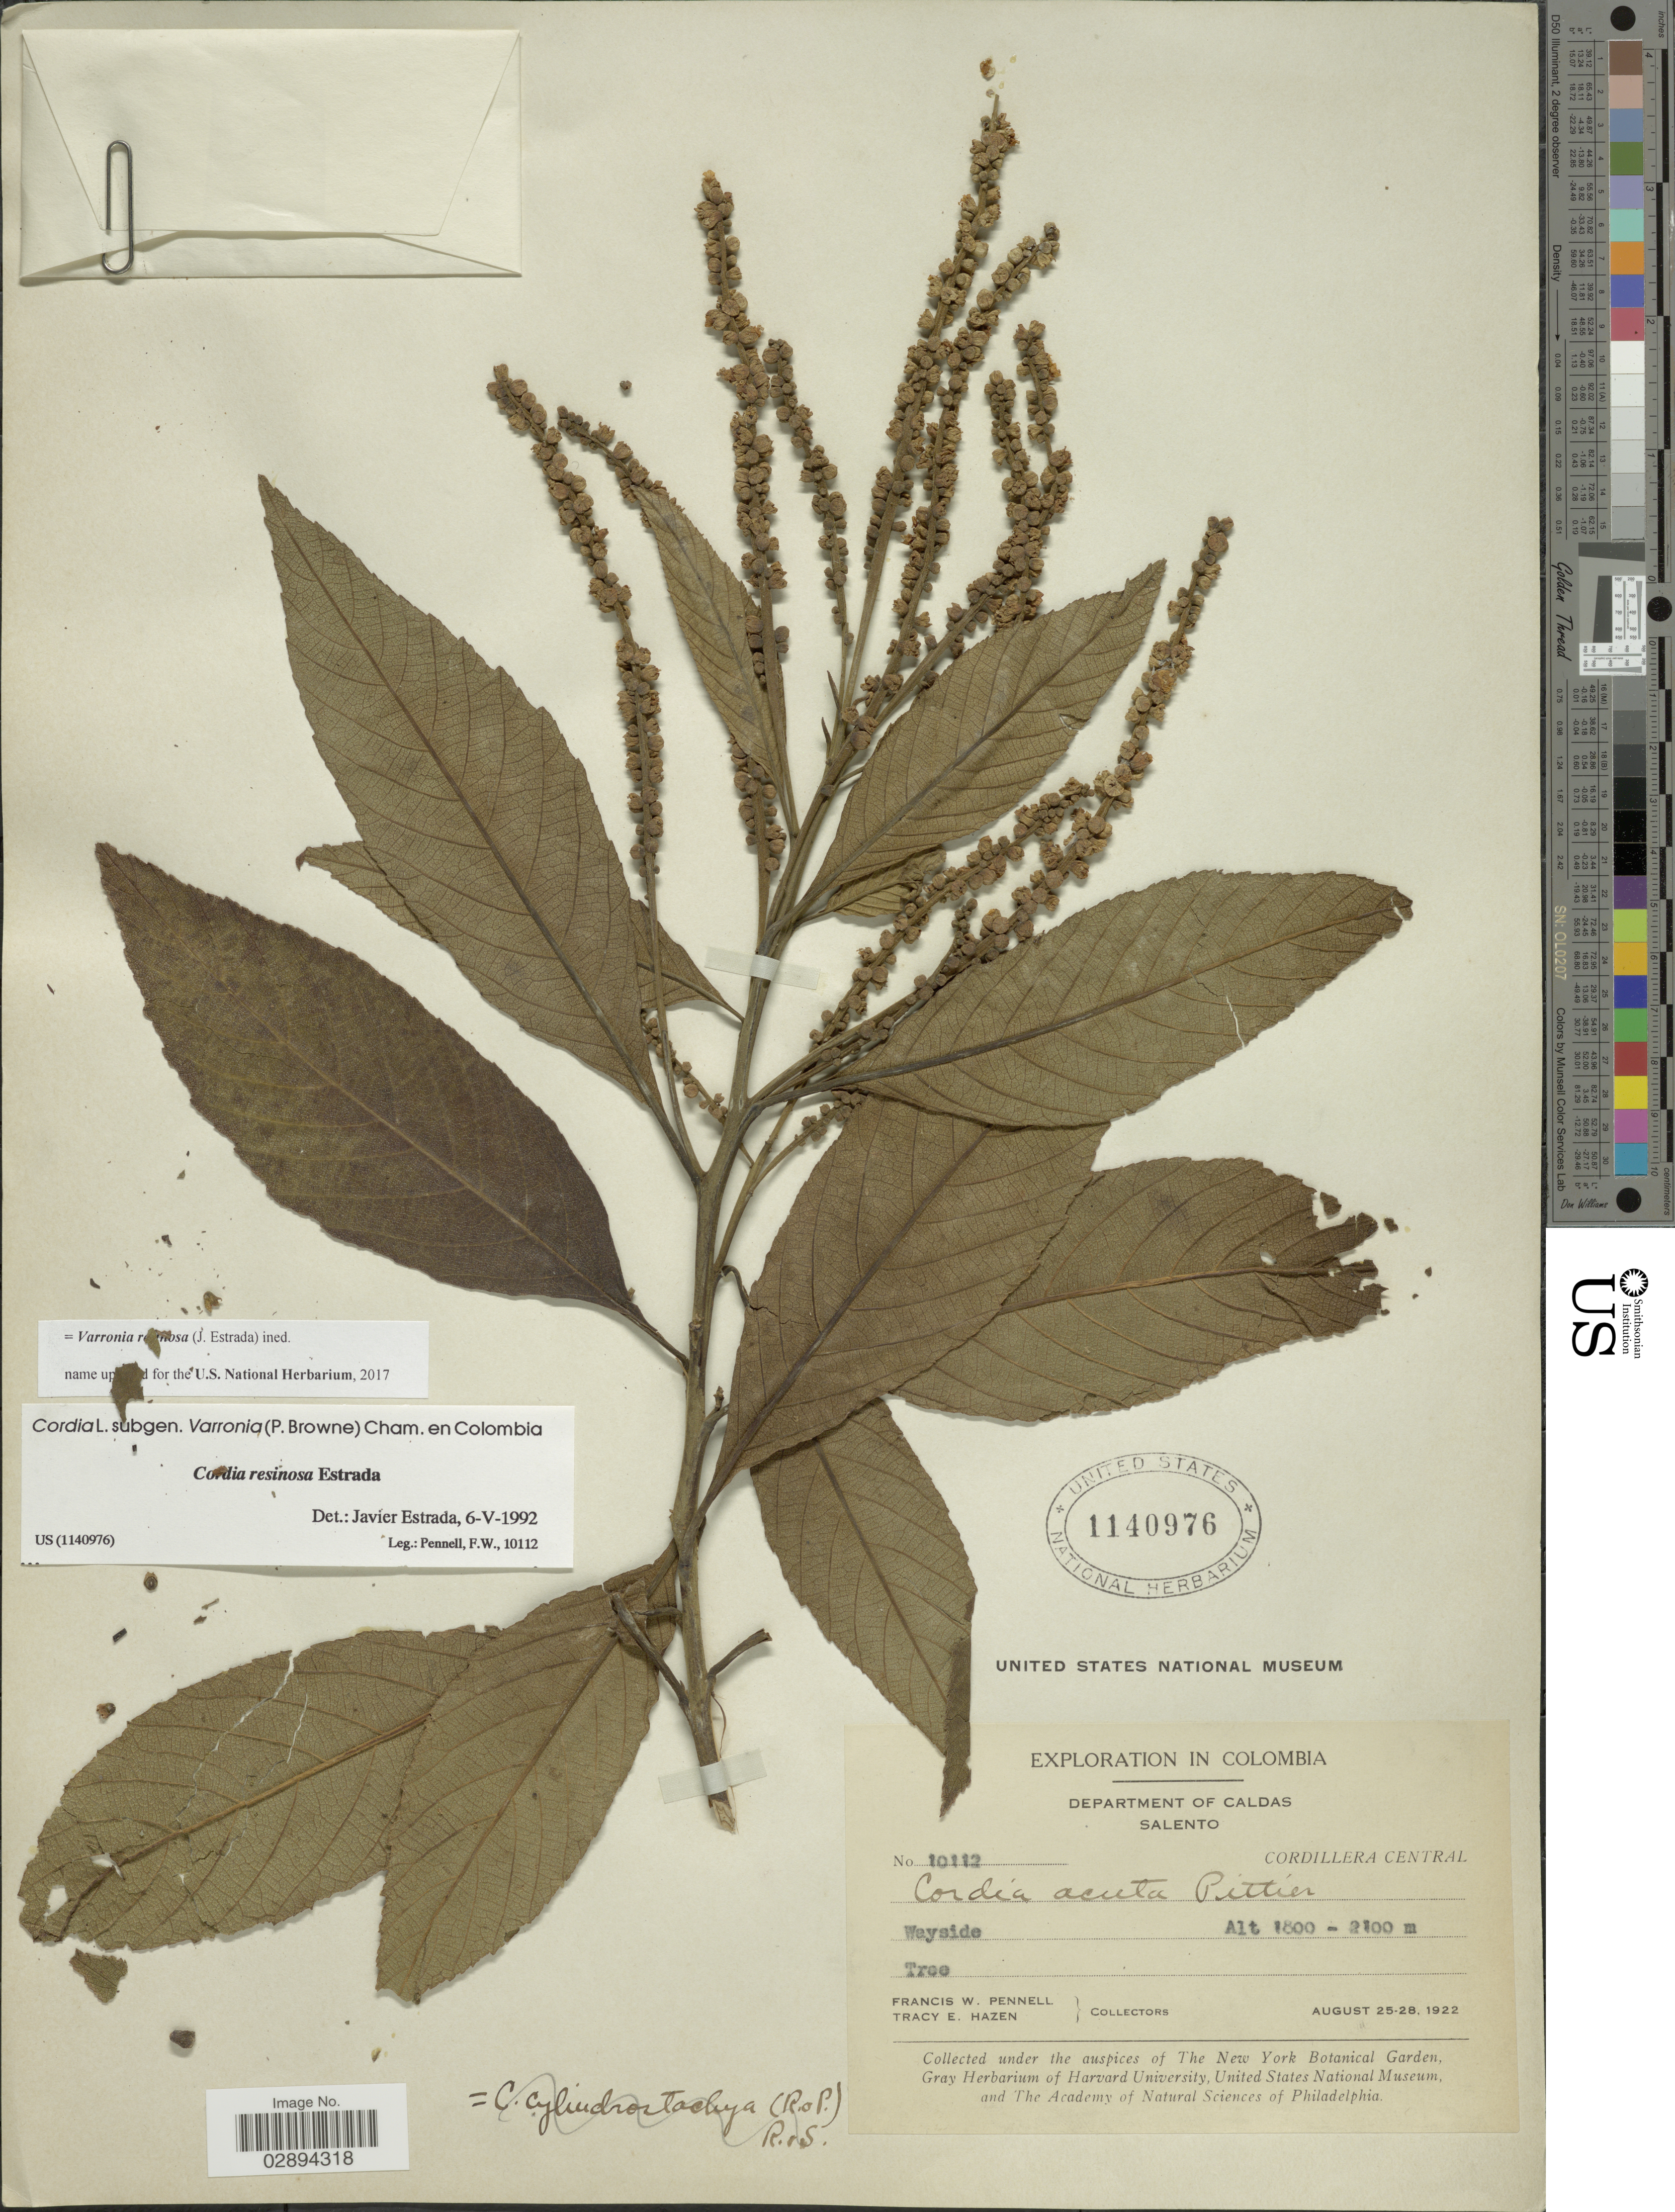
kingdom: Plantae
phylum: Tracheophyta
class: Magnoliopsida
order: Boraginales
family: Cordiaceae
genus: Varronia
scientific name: Varronia resinosa (J. Estrada) comb. nov. ined.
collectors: F. W. Pennell & T. E. Hazen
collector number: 10112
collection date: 1922-08-25/1922-08-28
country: Colombia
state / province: Caldas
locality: Department of Caldas, Salento, Cordillera Central, Wayside.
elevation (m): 1800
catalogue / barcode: US 1140976